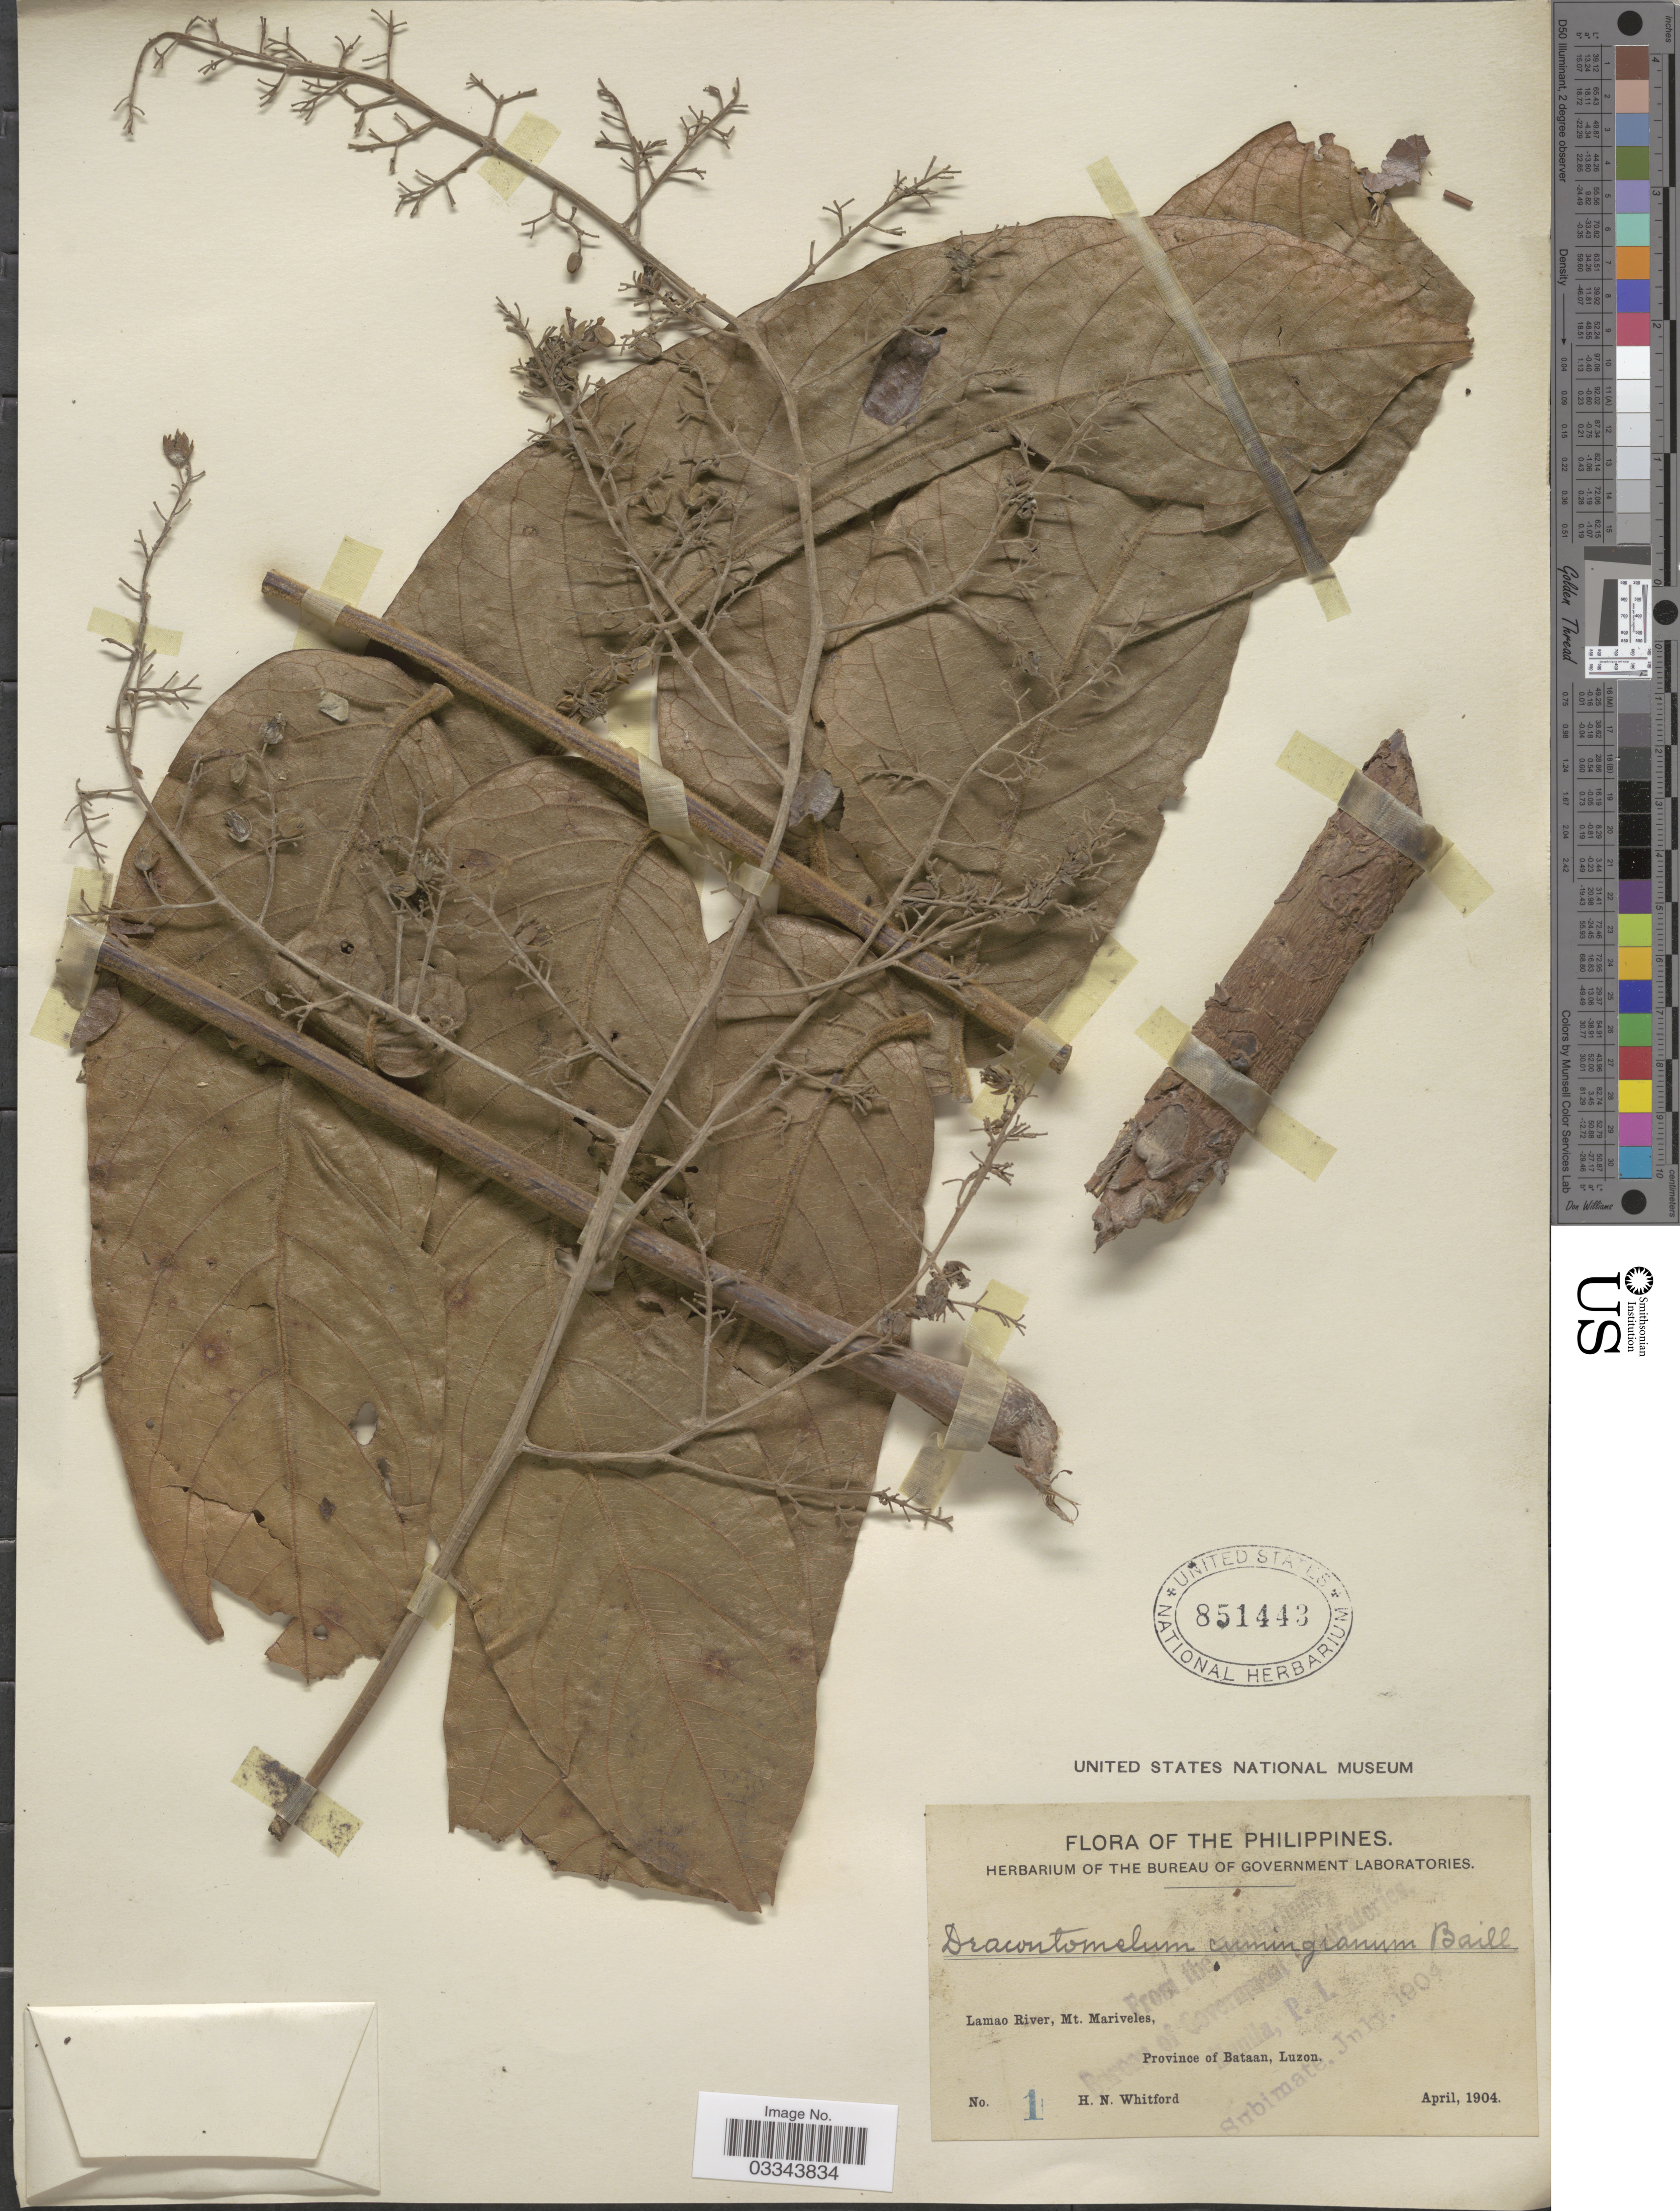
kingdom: Plantae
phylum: Tracheophyta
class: Magnoliopsida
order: Sapindales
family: Anacardiaceae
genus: Dracontomelon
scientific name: Dracontomelon edule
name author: Merr.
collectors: H. N. Whitford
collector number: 1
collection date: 1904-04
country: Philippines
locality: Lamao River, Mt. Mariveles, Province of Bataan, Luzon.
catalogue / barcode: US 851443